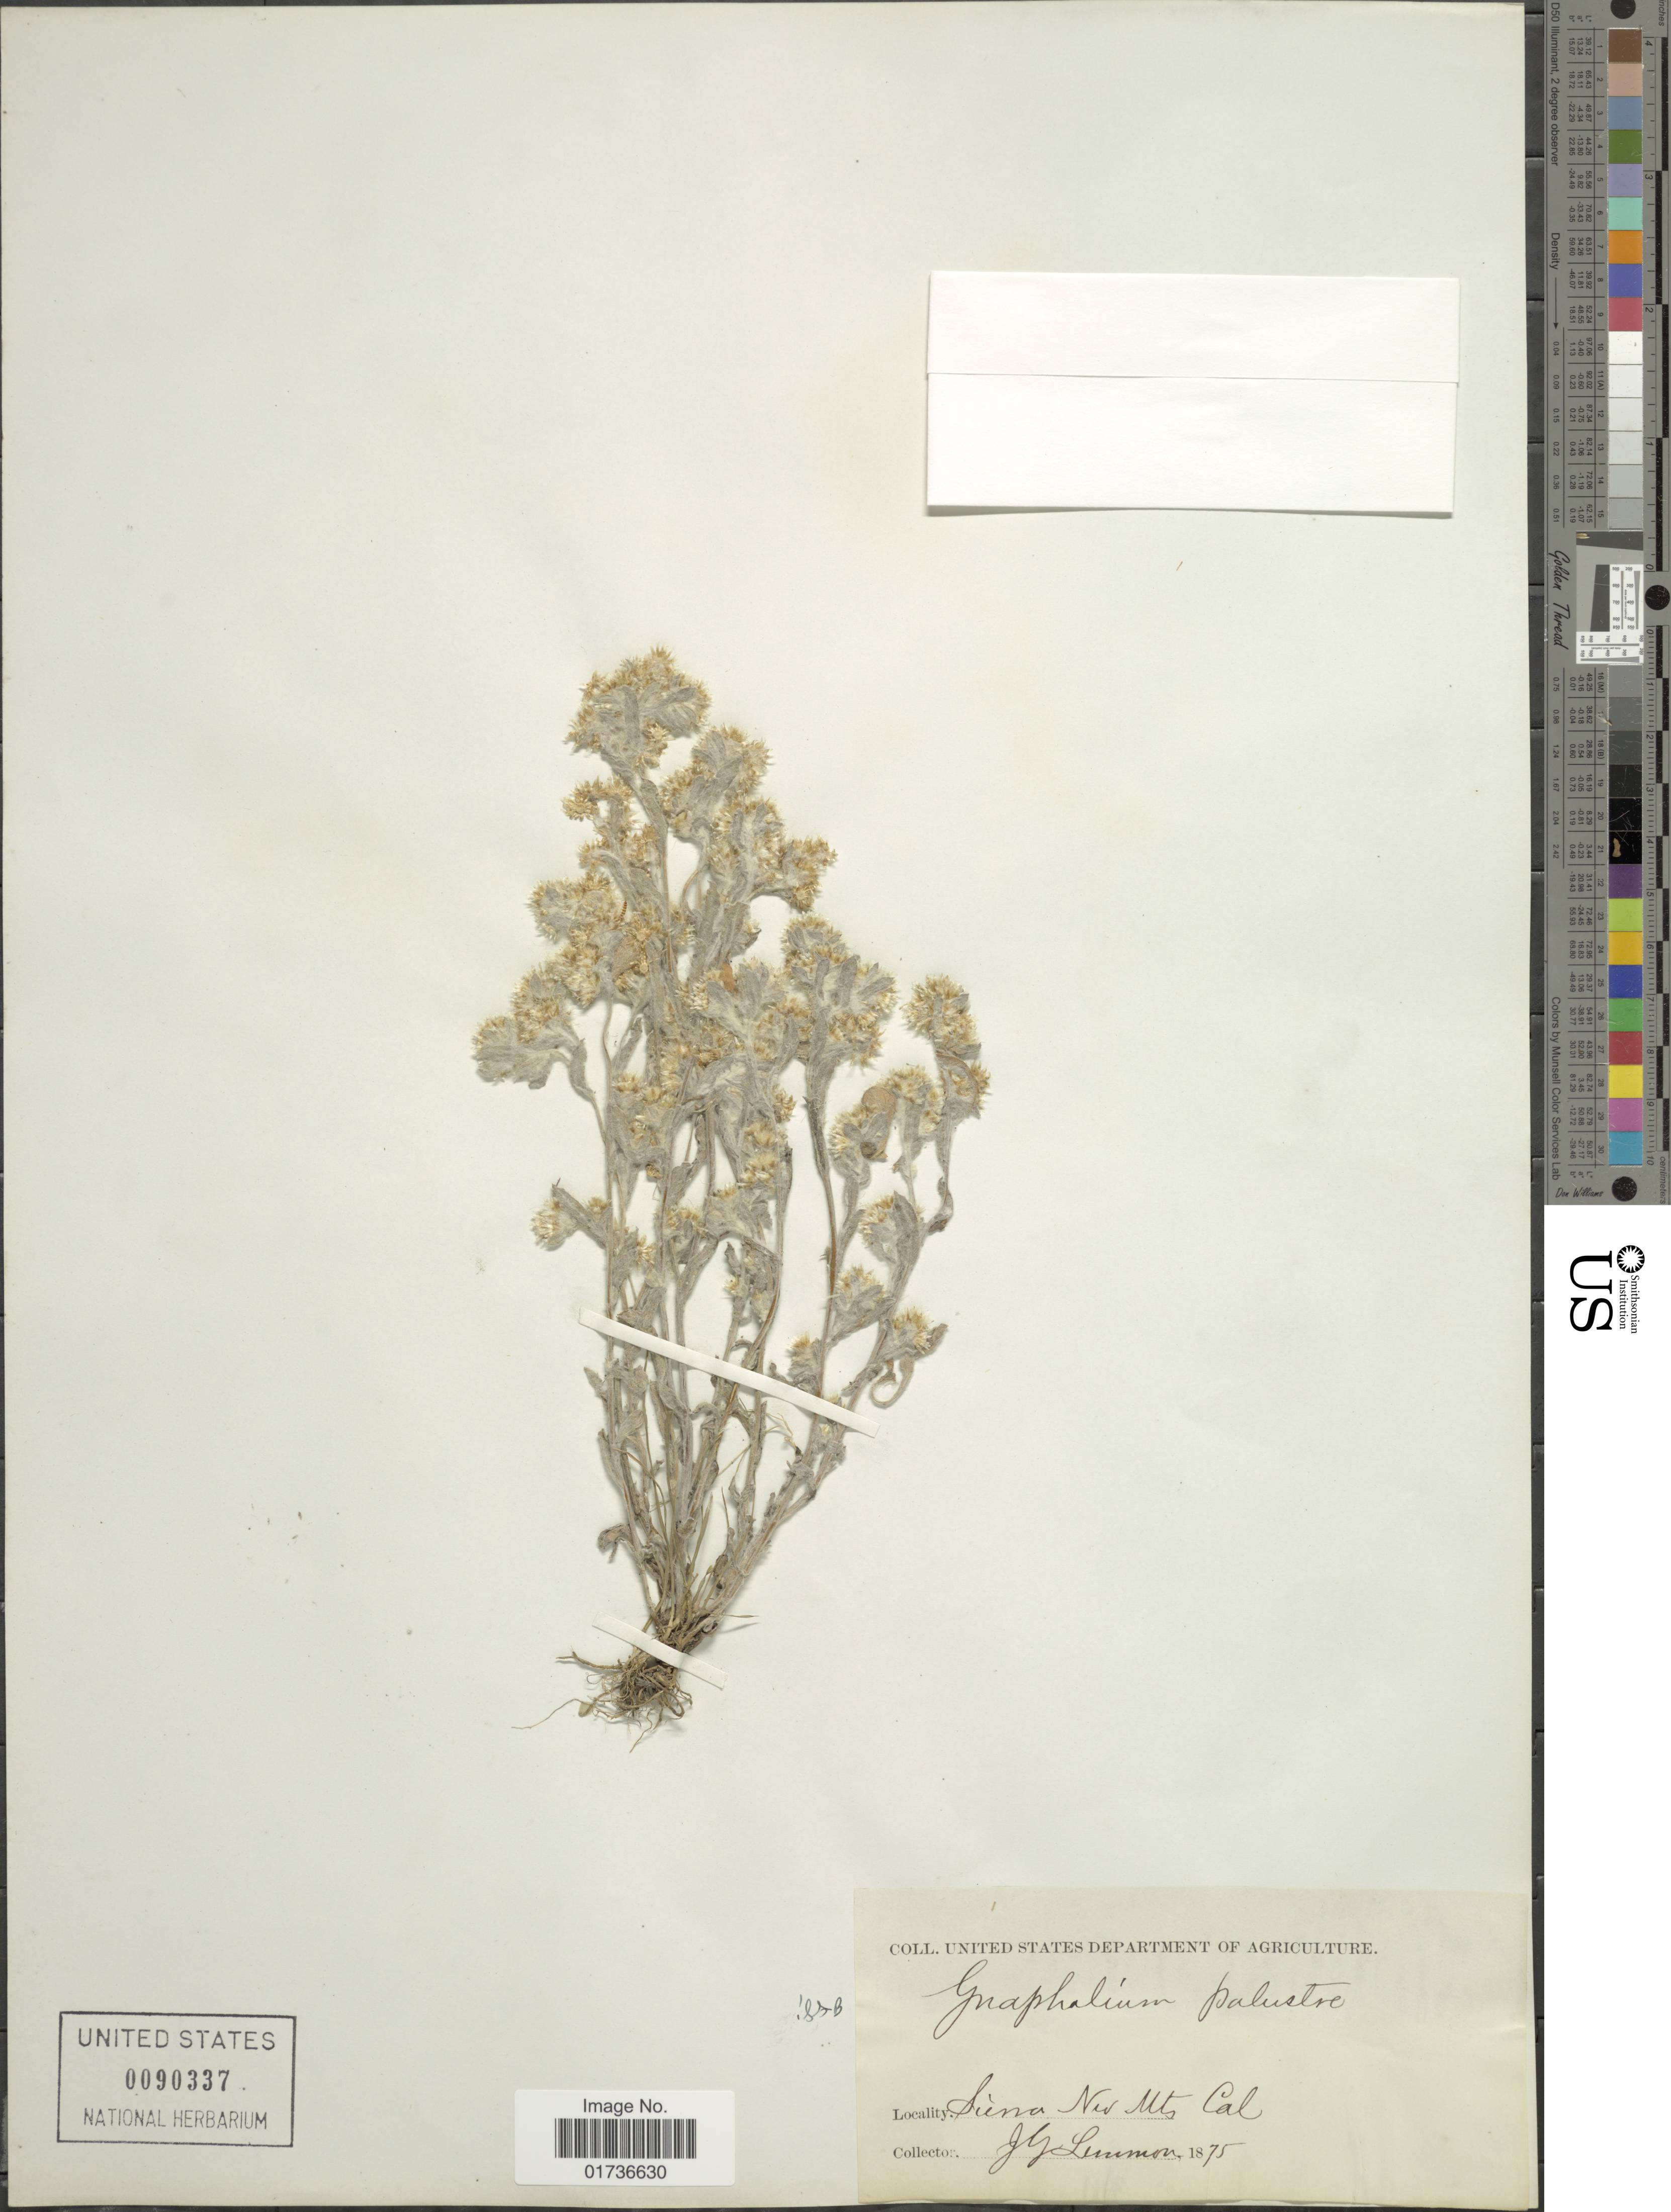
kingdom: Plantae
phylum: Tracheophyta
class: Magnoliopsida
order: Asterales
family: Asteraceae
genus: Gnaphalium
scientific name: Gnaphalium palustre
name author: Nutt.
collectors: J. Lemmon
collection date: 1875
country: United States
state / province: California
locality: Sierra Nev Mts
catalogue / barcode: US 90337